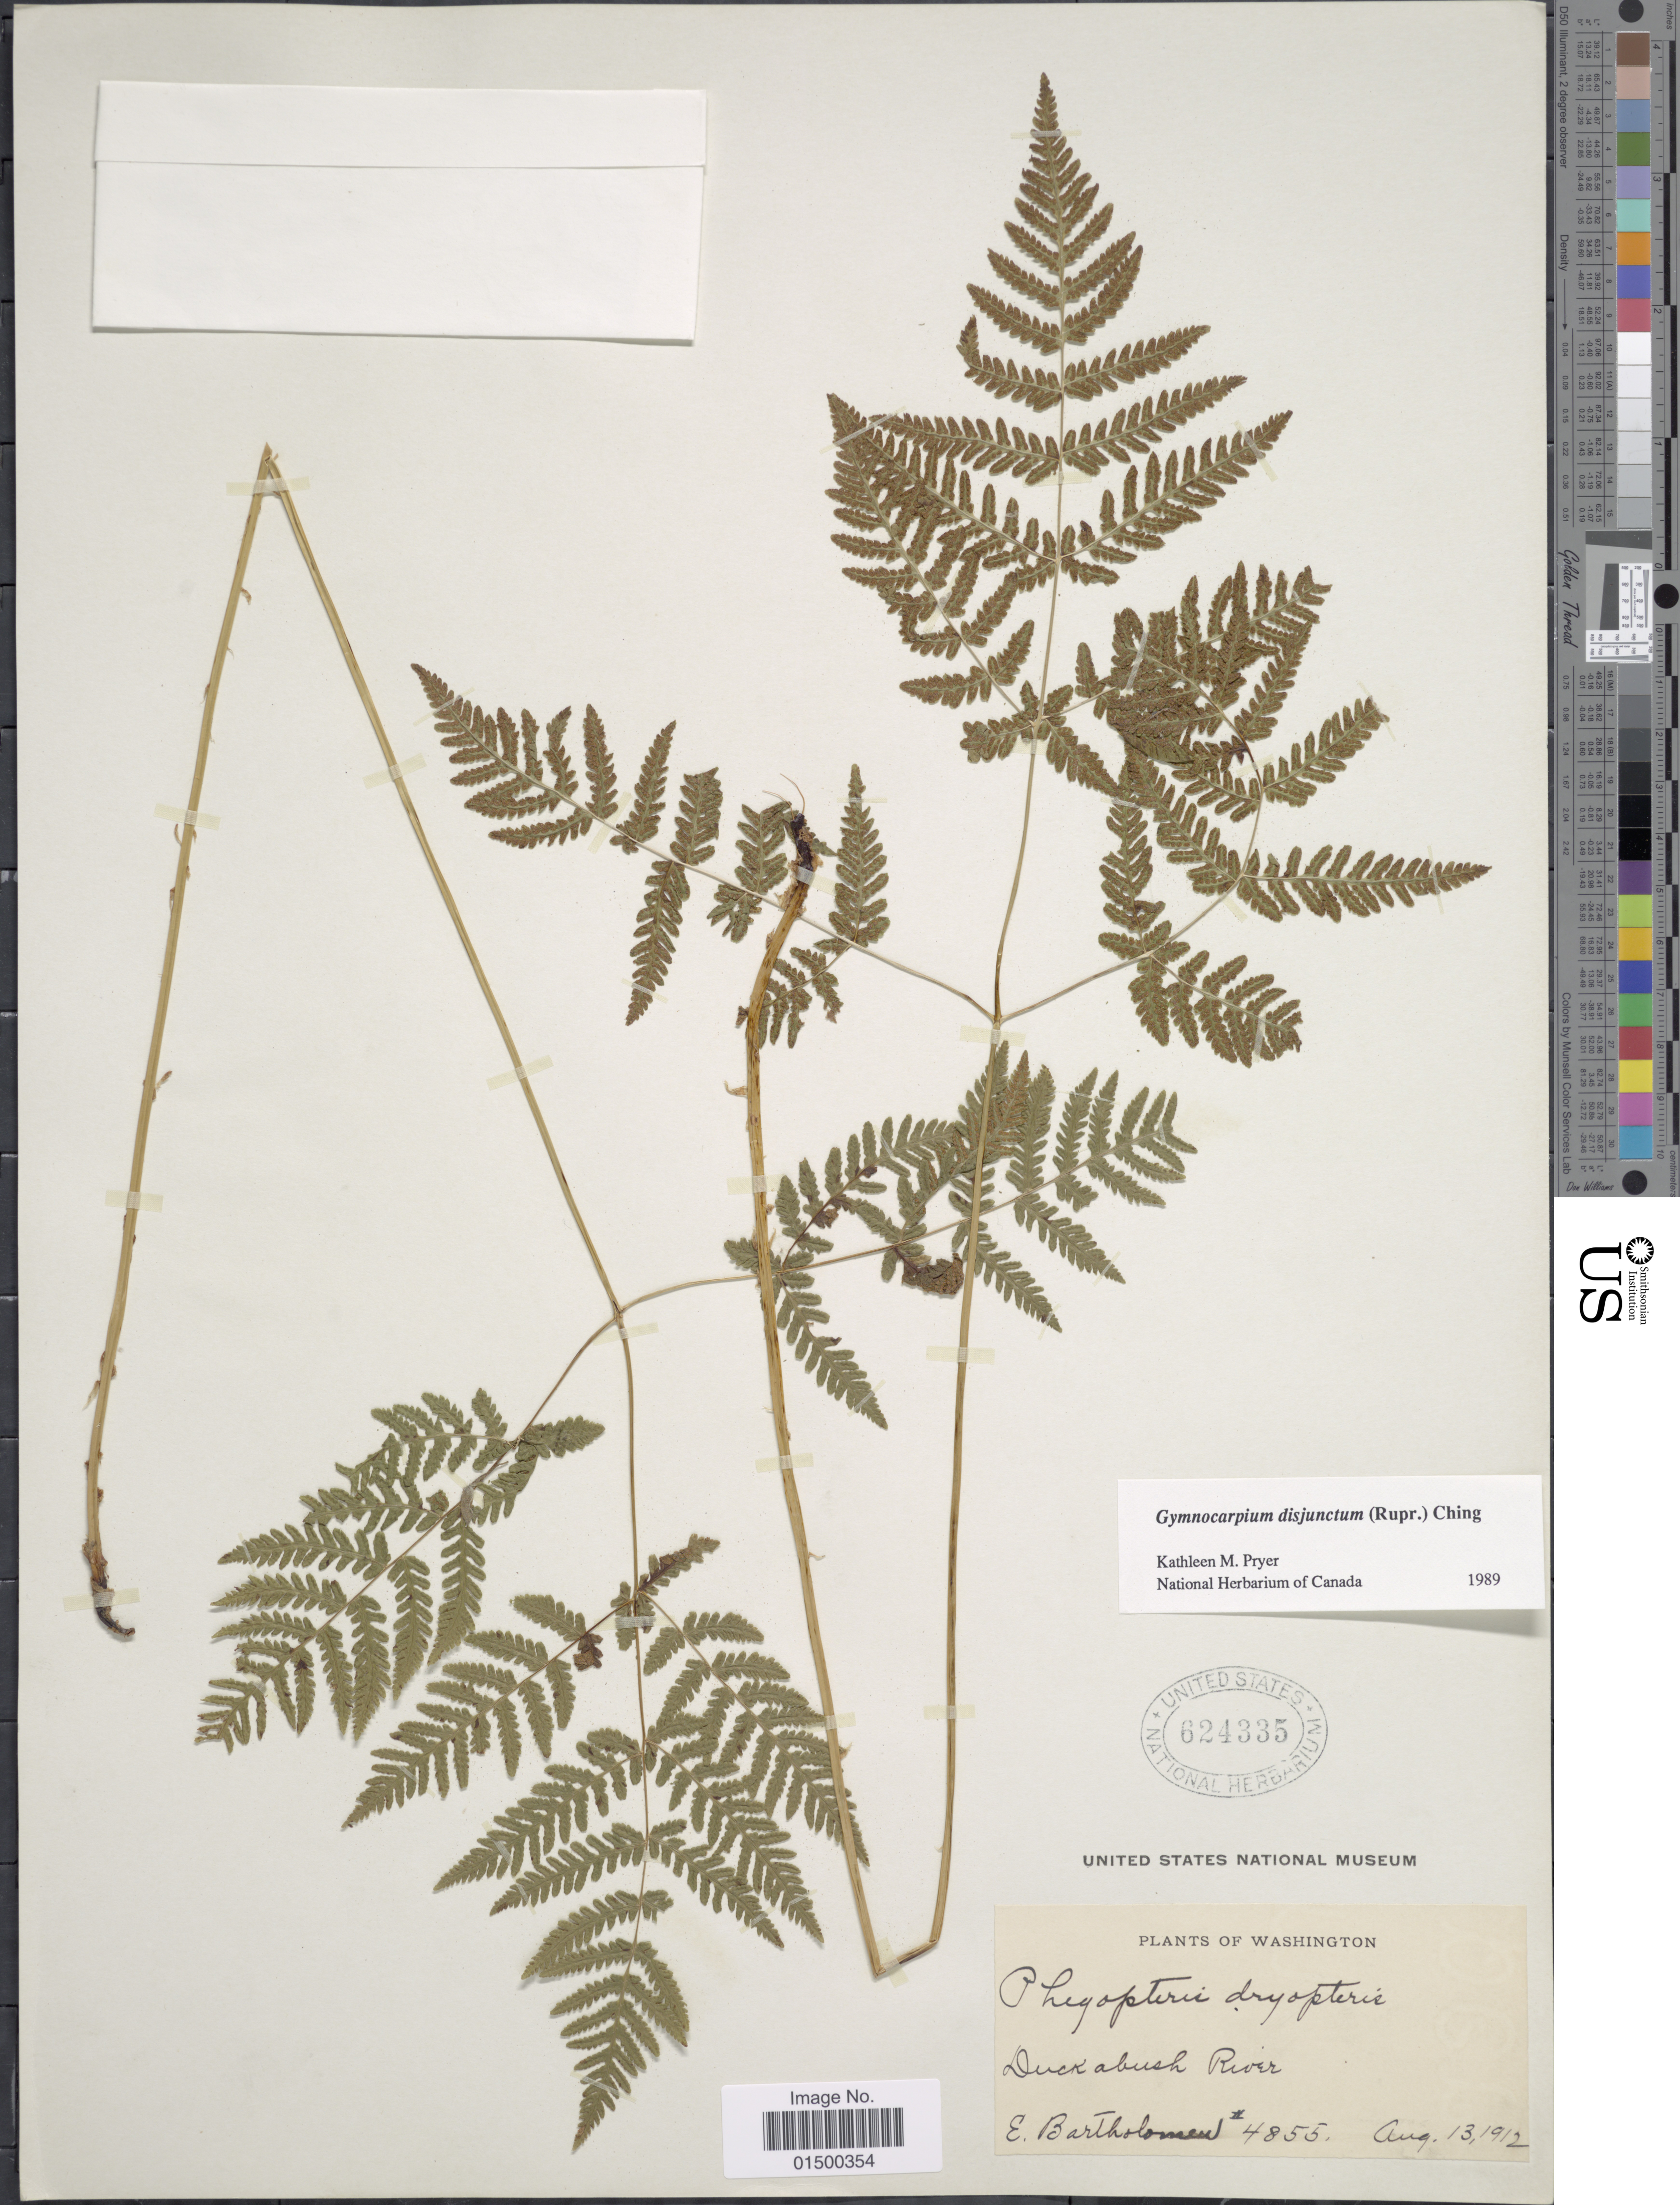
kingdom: Plantae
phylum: Tracheophyta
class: Polypodiopsida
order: Polypodiales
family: Cystopteridaceae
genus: Gymnocarpium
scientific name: Gymnocarpium disjunctum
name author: (Rupr.) Ching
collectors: E. Bartholomew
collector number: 4855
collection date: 1912-08-13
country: United States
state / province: Washington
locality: Duckabush River. Washington.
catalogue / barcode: US 624335